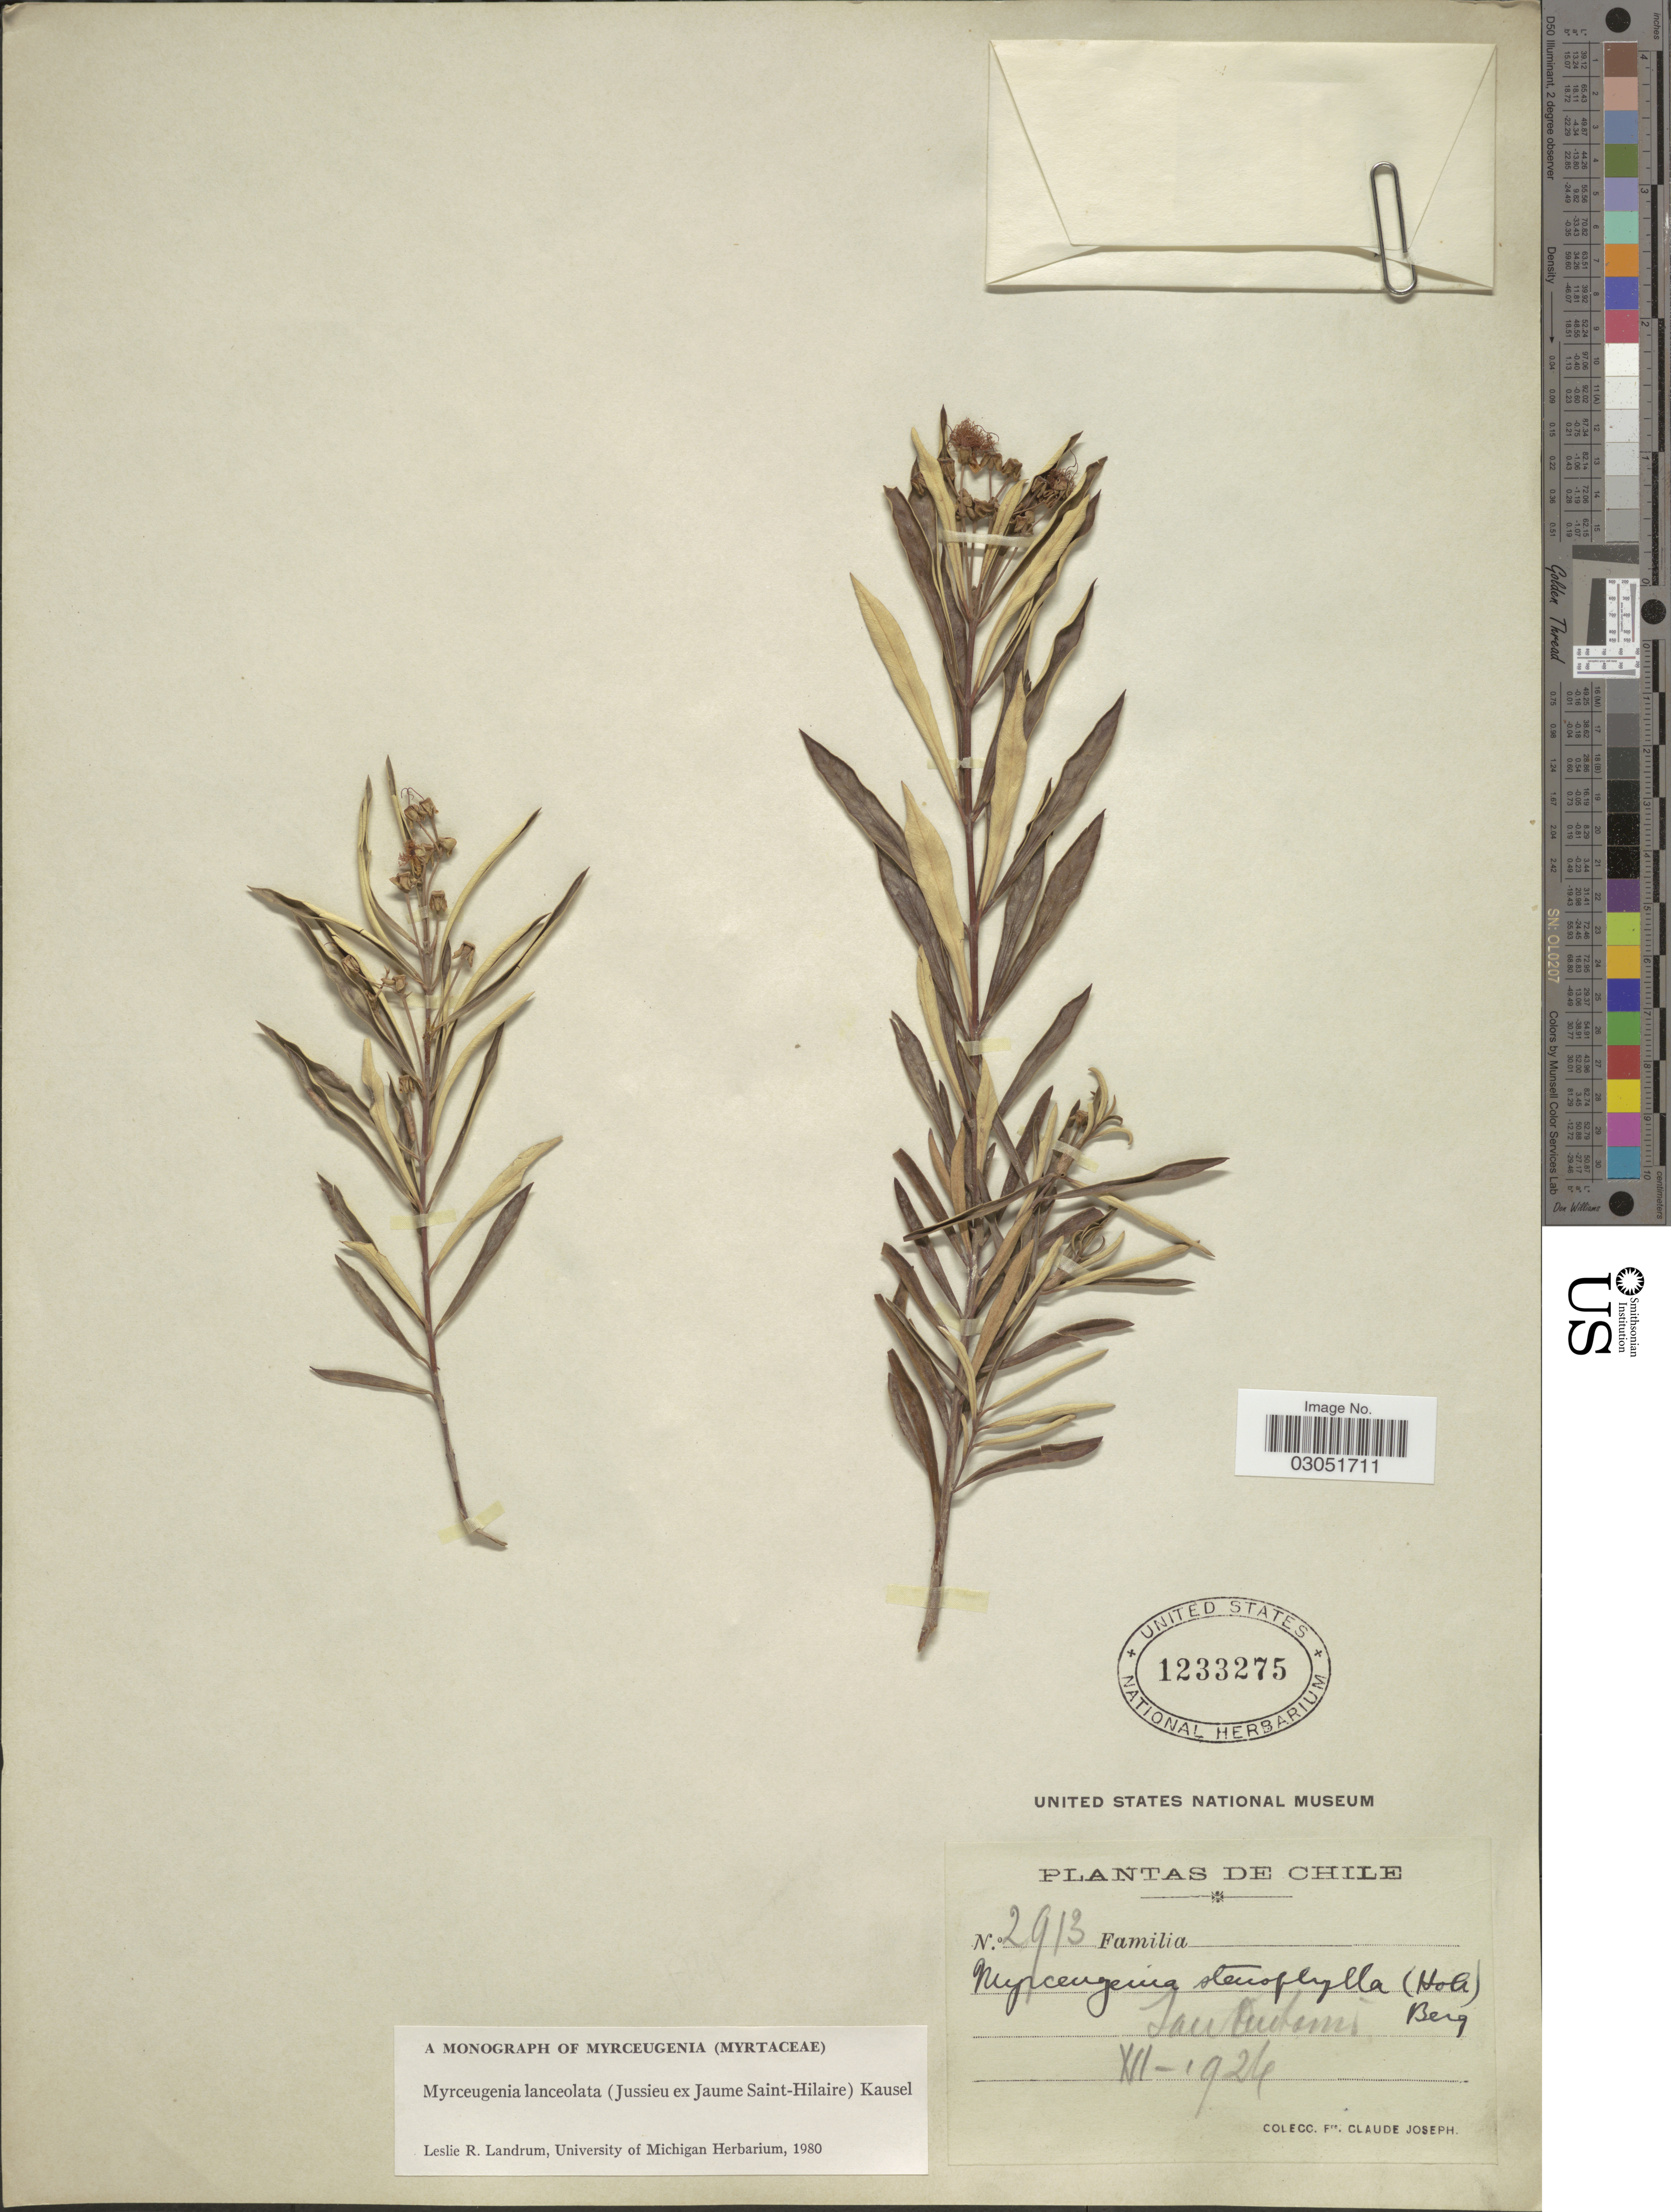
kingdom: Plantae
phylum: Tracheophyta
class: Magnoliopsida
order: Myrtales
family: Myrtaceae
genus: Myrceugenia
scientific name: Myrceugenia lanceolata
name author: (Juss. ex J. St.-Hil.) Kausel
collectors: Bro. Claude-Joseph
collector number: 2913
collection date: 1924-12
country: Chile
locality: San Antonio.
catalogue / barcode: US 1233275